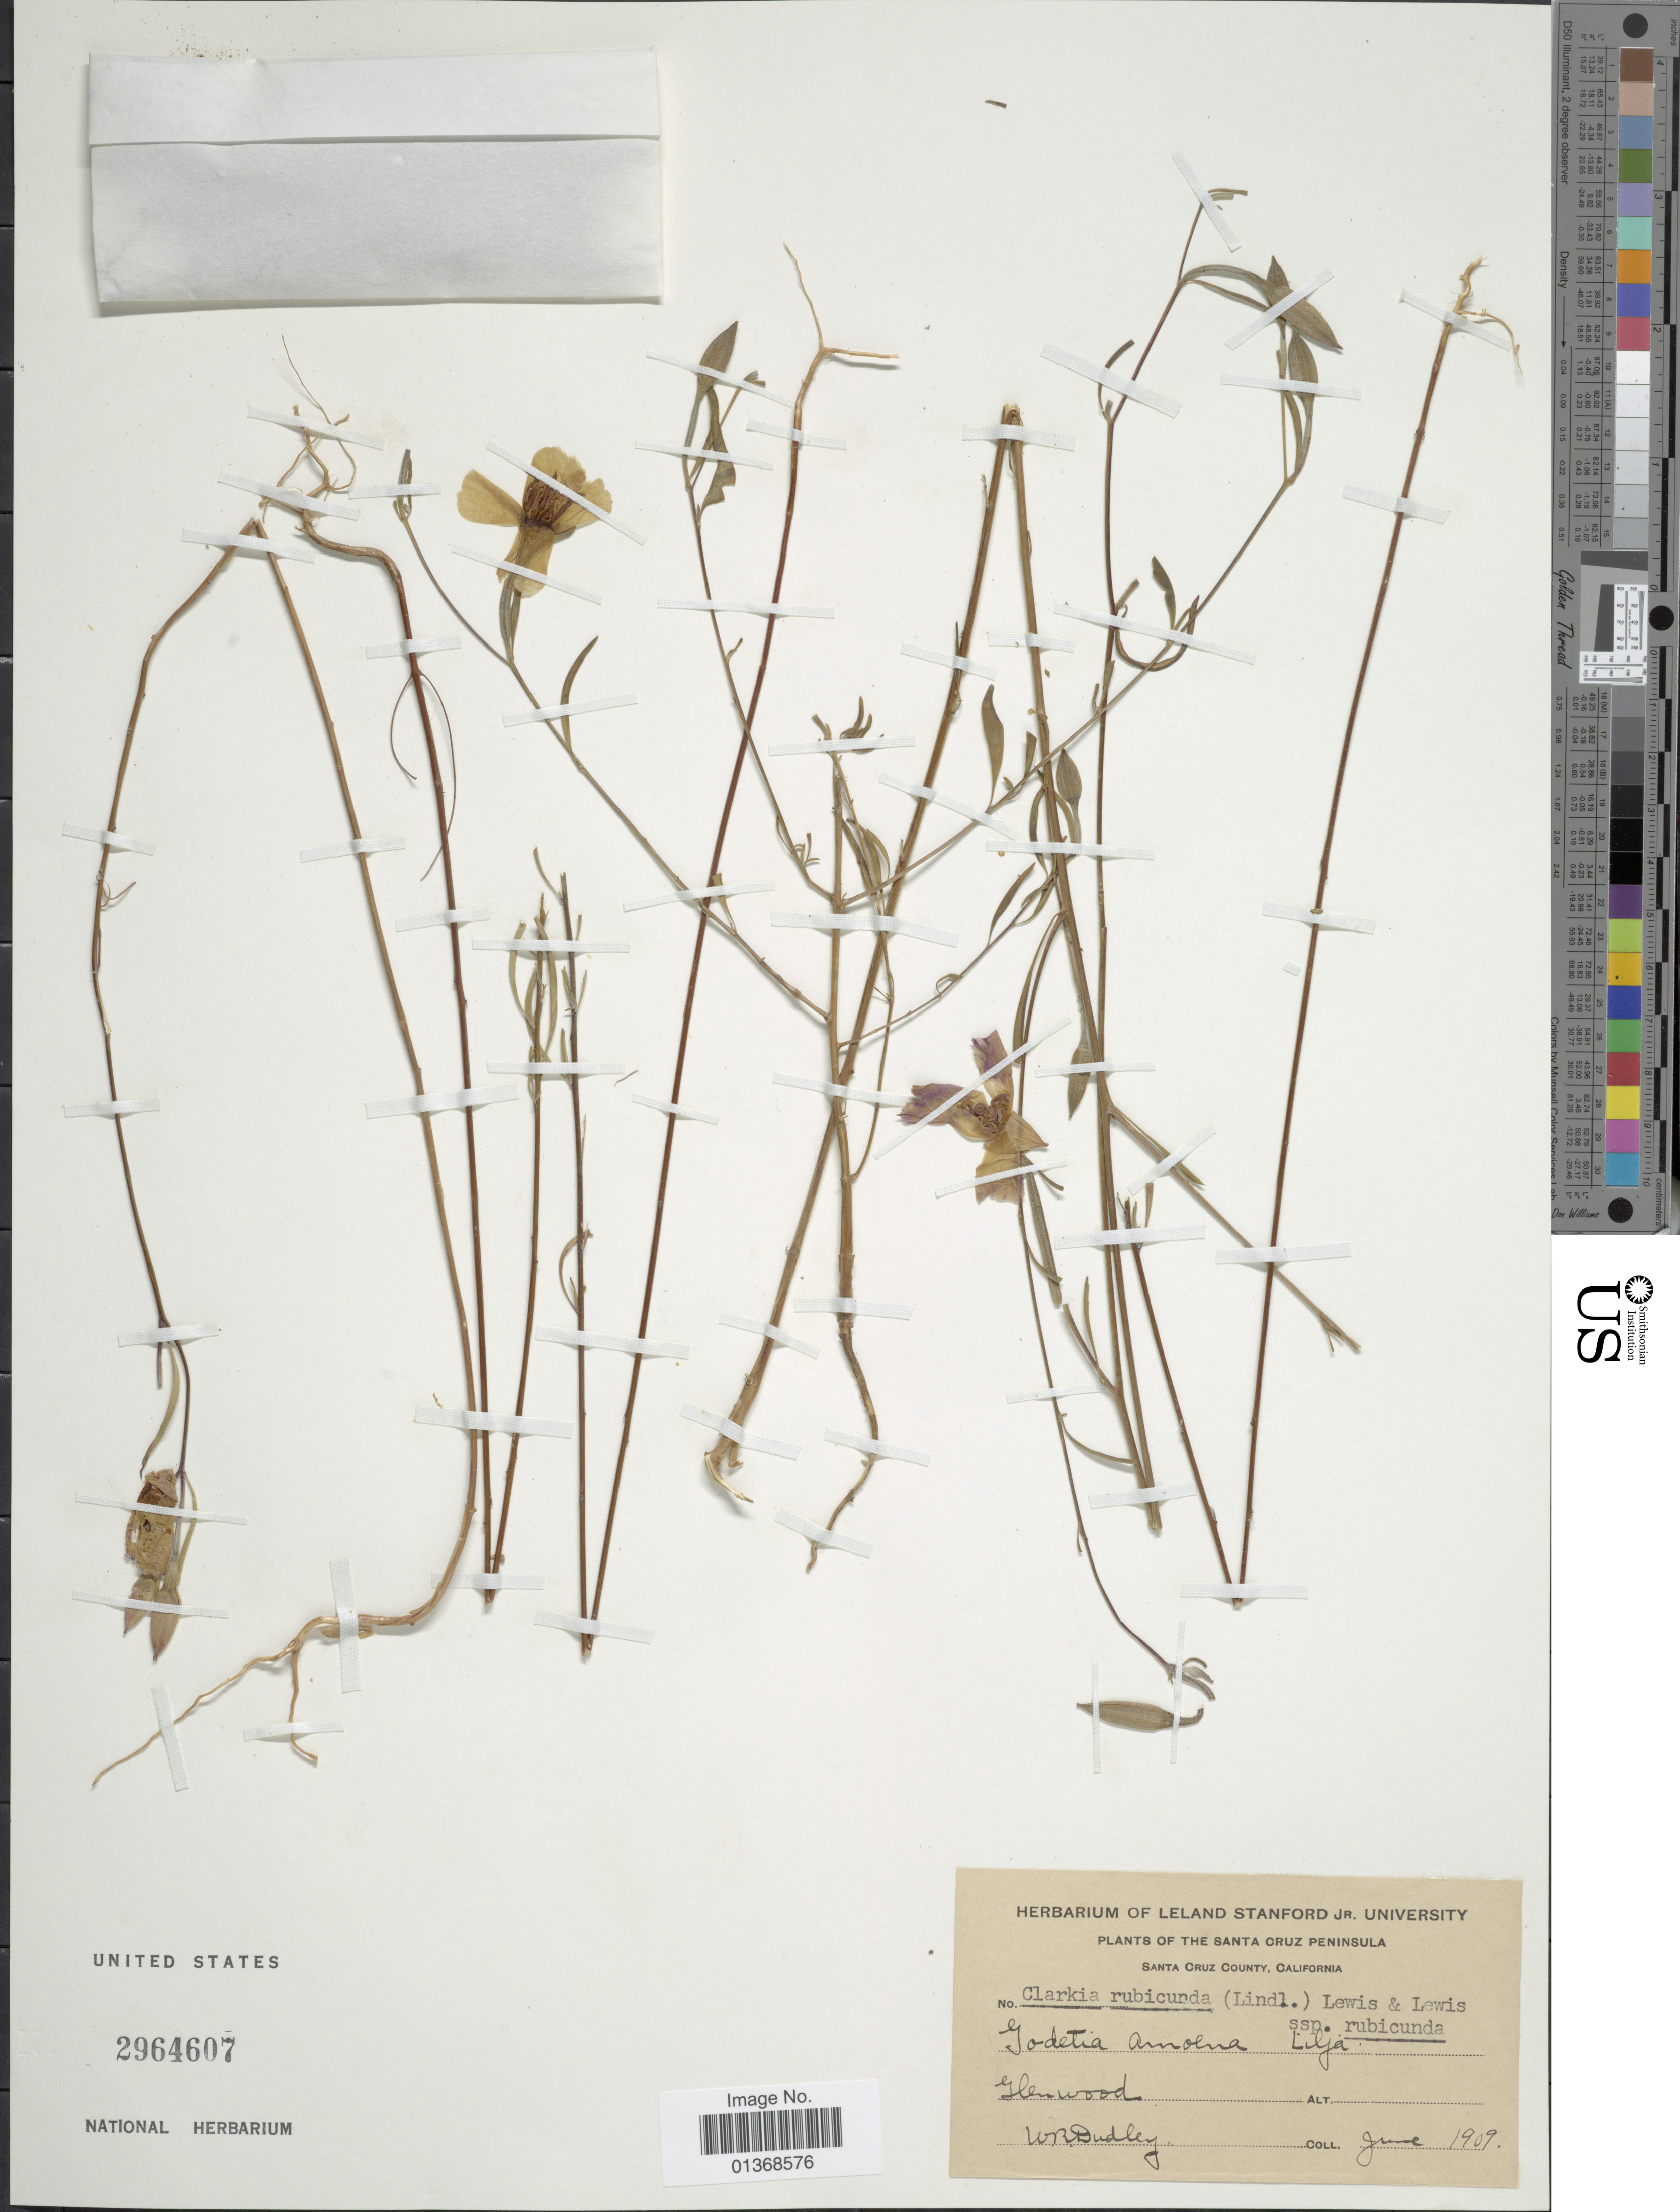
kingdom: Plantae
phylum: Tracheophyta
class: Magnoliopsida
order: Myrtales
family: Onagraceae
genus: Clarkia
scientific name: Clarkia rubicunda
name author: (Lindl.) F. H. Lewis & M.R. Lewis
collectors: W. Dudley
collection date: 1909-06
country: United States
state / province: California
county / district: Santa Cruz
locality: Santa Cruz Peninsula, Santa Cruz County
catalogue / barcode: US 2964607